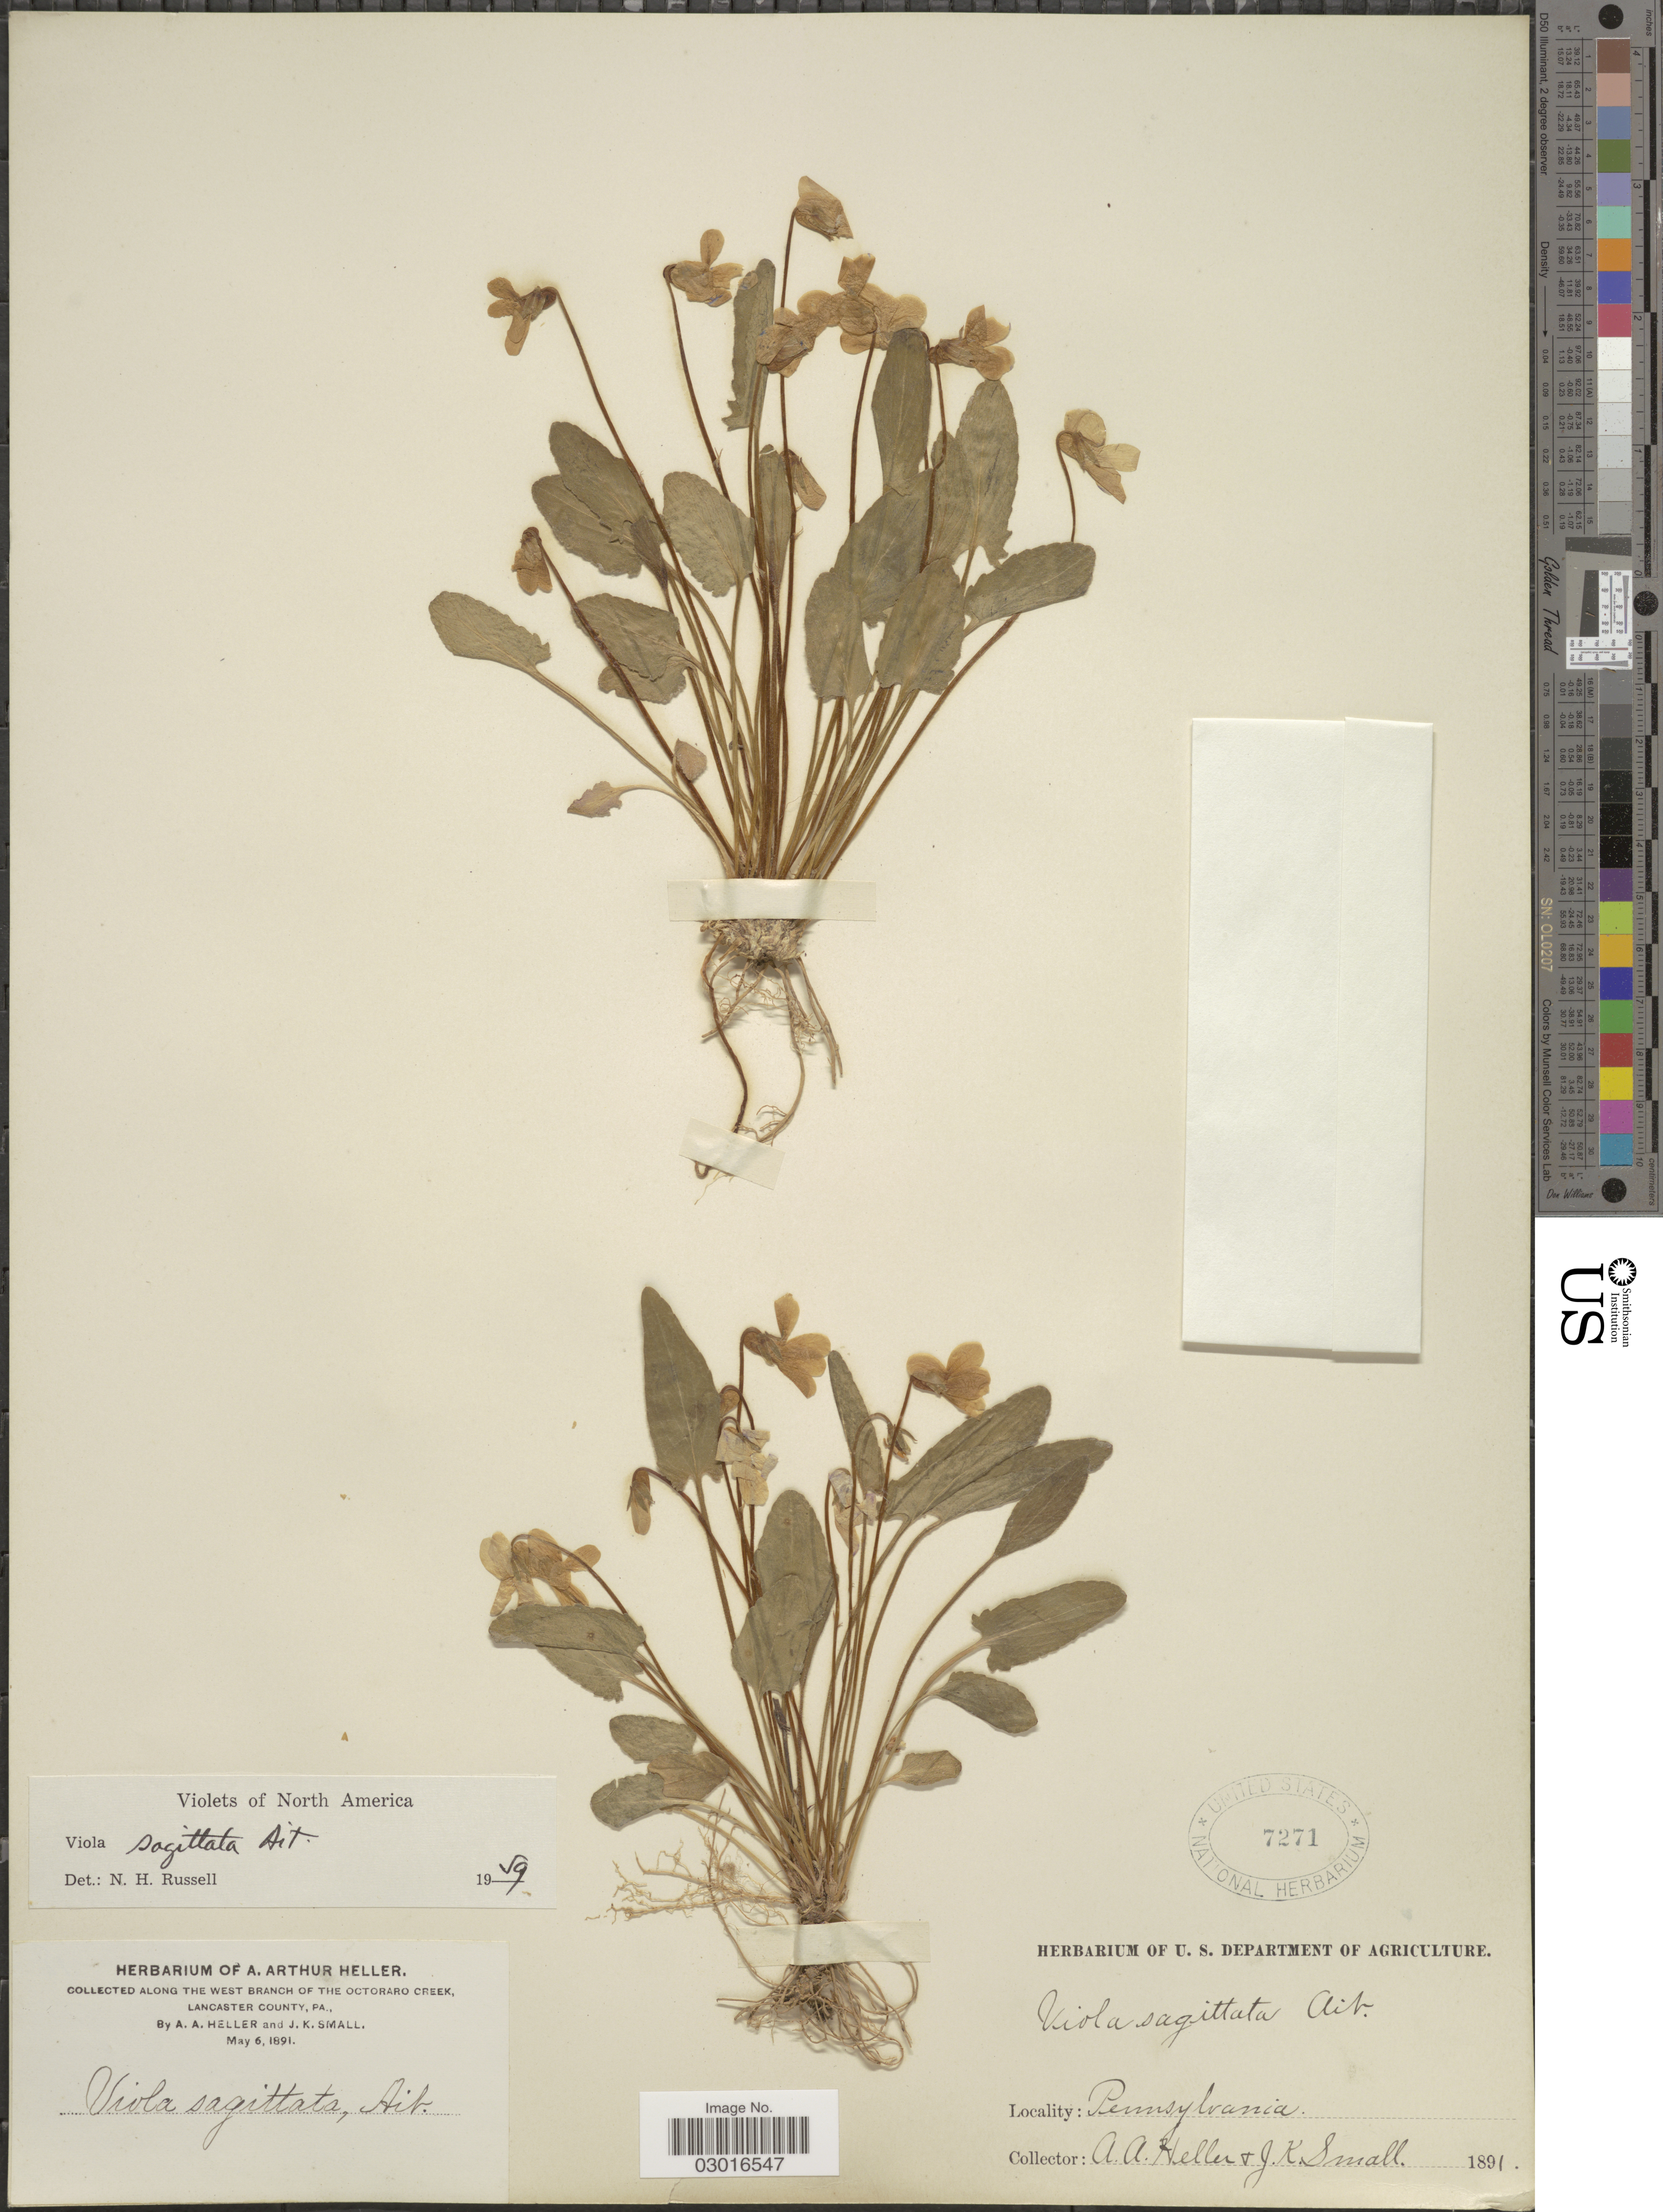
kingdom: Plantae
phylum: Tracheophyta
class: Magnoliopsida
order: Malpighiales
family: Violaceae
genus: Viola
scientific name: Viola sagittata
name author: Aiton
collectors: A. A. Heller & J. K. Small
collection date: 1893-05-06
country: United States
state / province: Pennsylvania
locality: Along the West Branch of the Octararo Creek, Lancaster County.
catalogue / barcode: US 7271